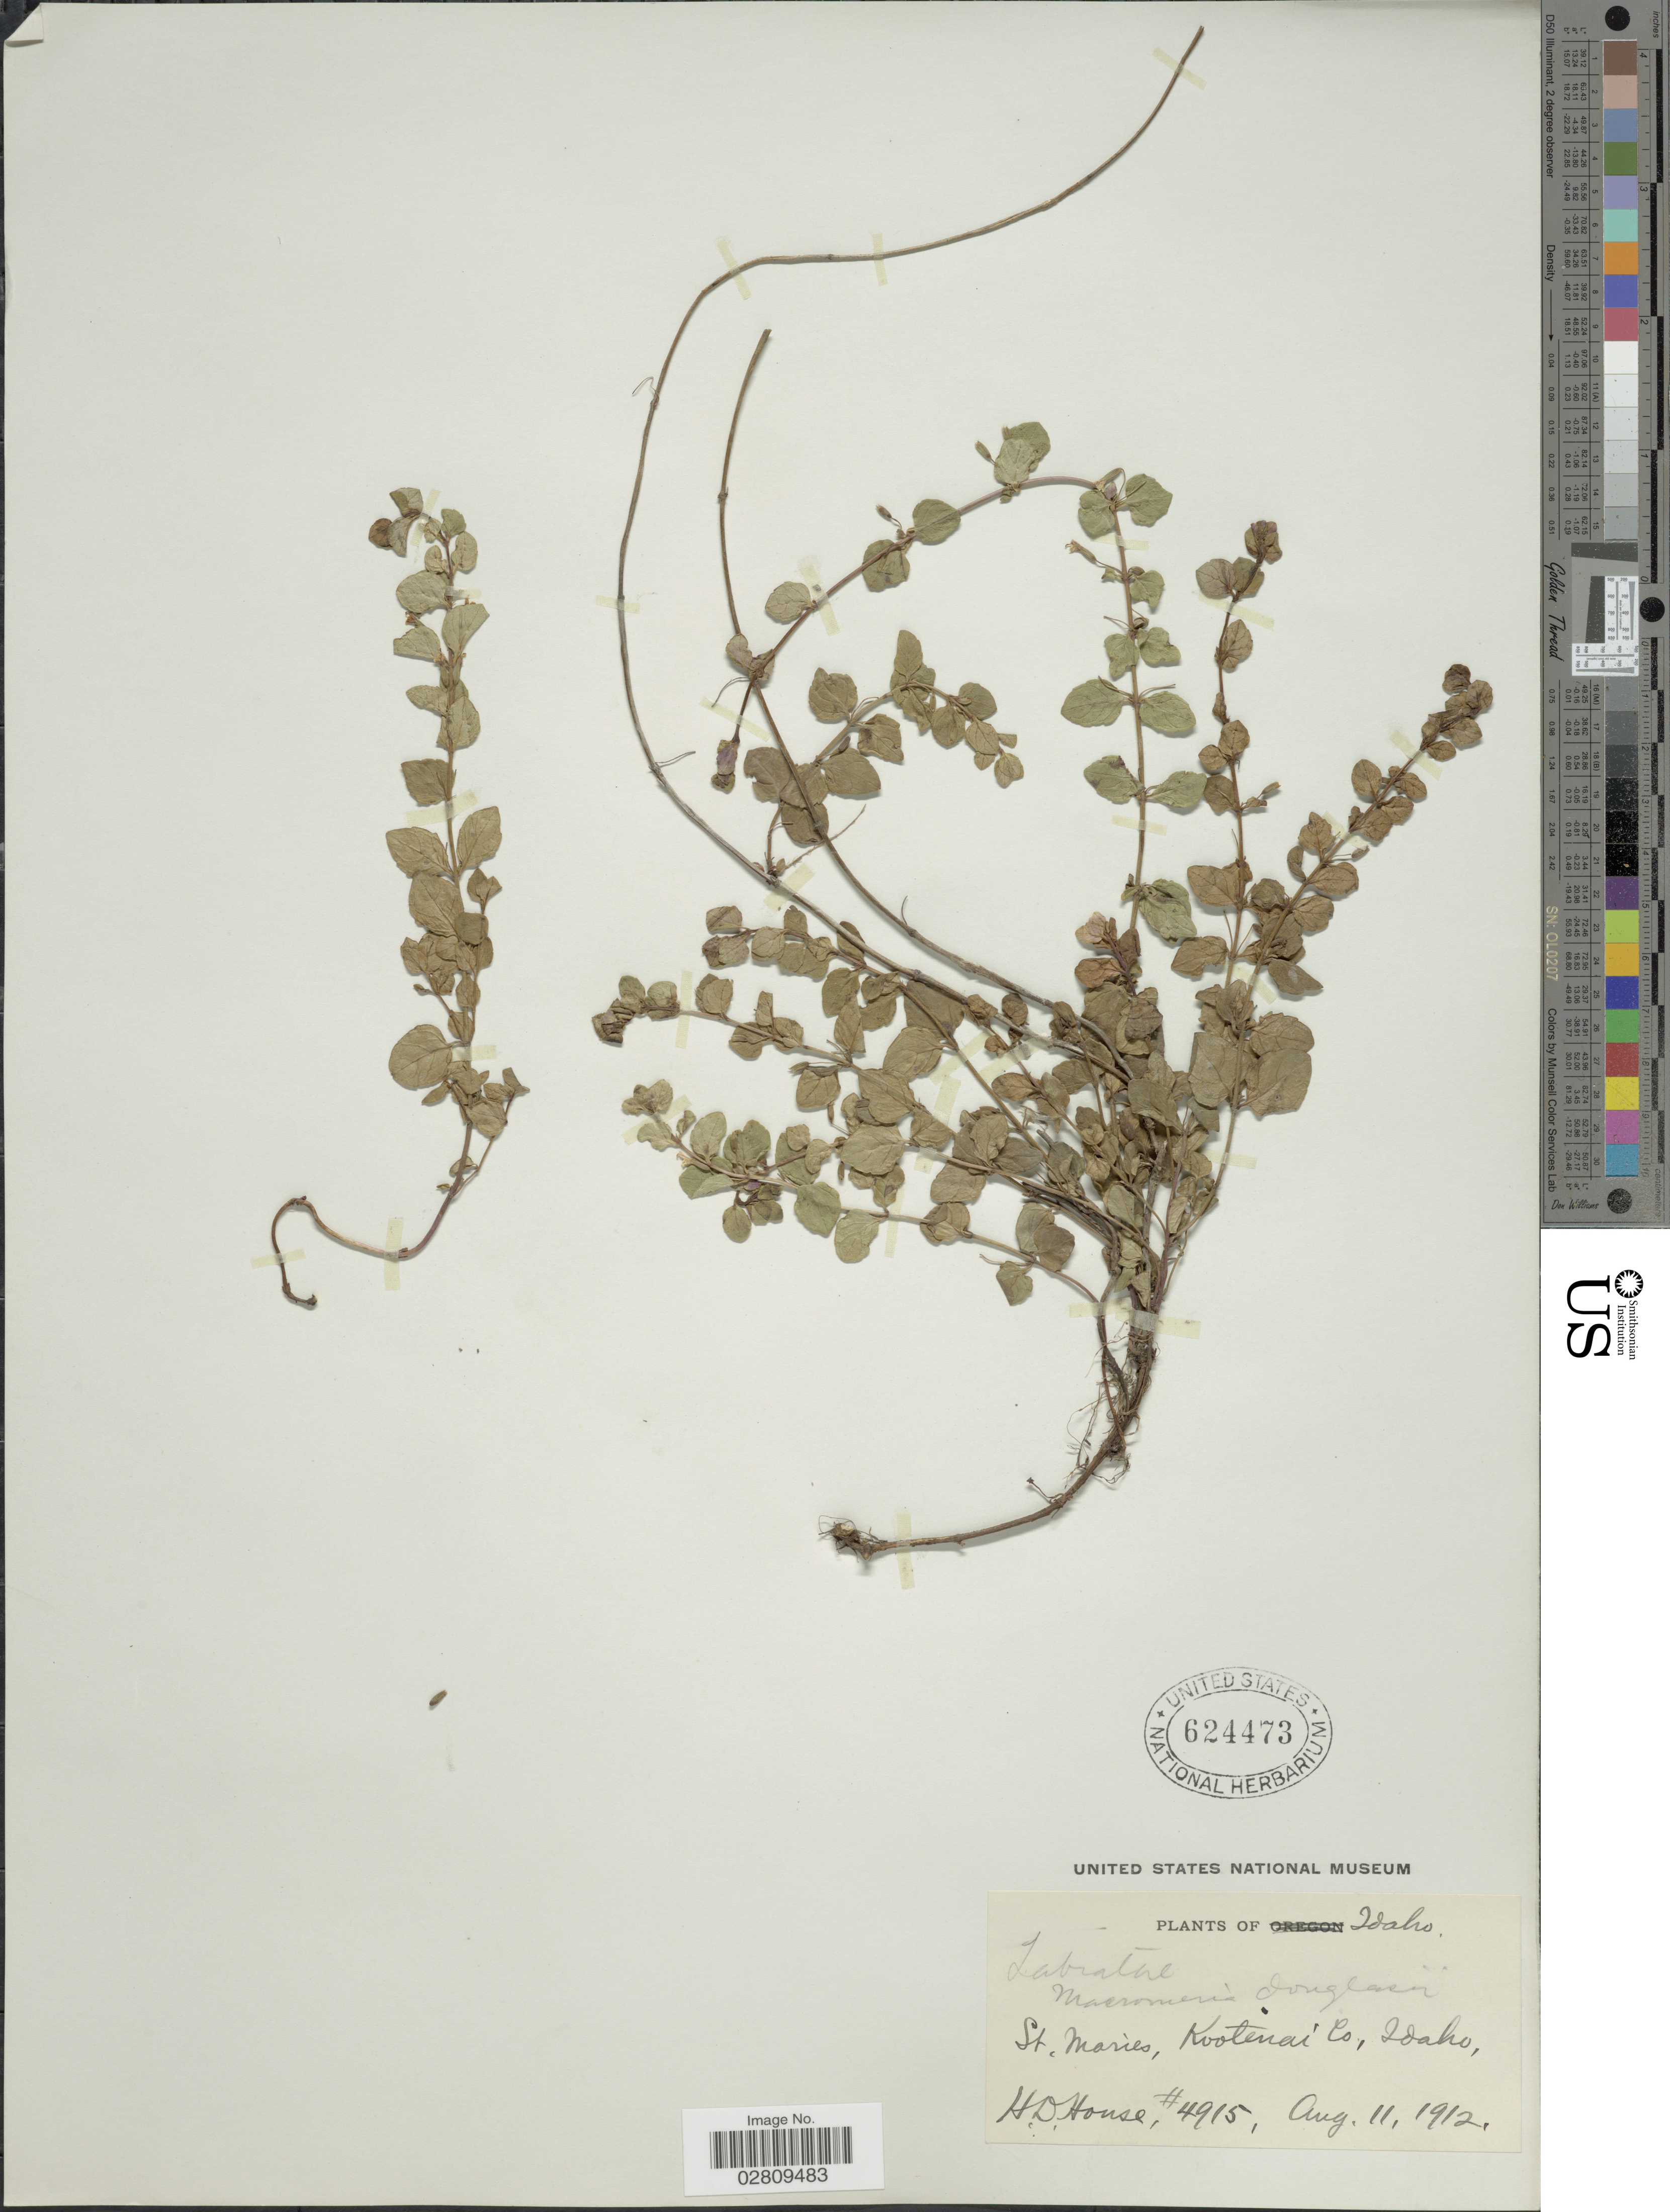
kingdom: Plantae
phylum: Tracheophyta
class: Magnoliopsida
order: Lamiales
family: Lamiaceae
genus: Micromeria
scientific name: Micromeria douglasii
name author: Benth.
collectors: H. D. House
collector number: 4915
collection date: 1912-08-11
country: United States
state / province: Idaho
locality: St. Maries, Kootenai Co.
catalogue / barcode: US 624473